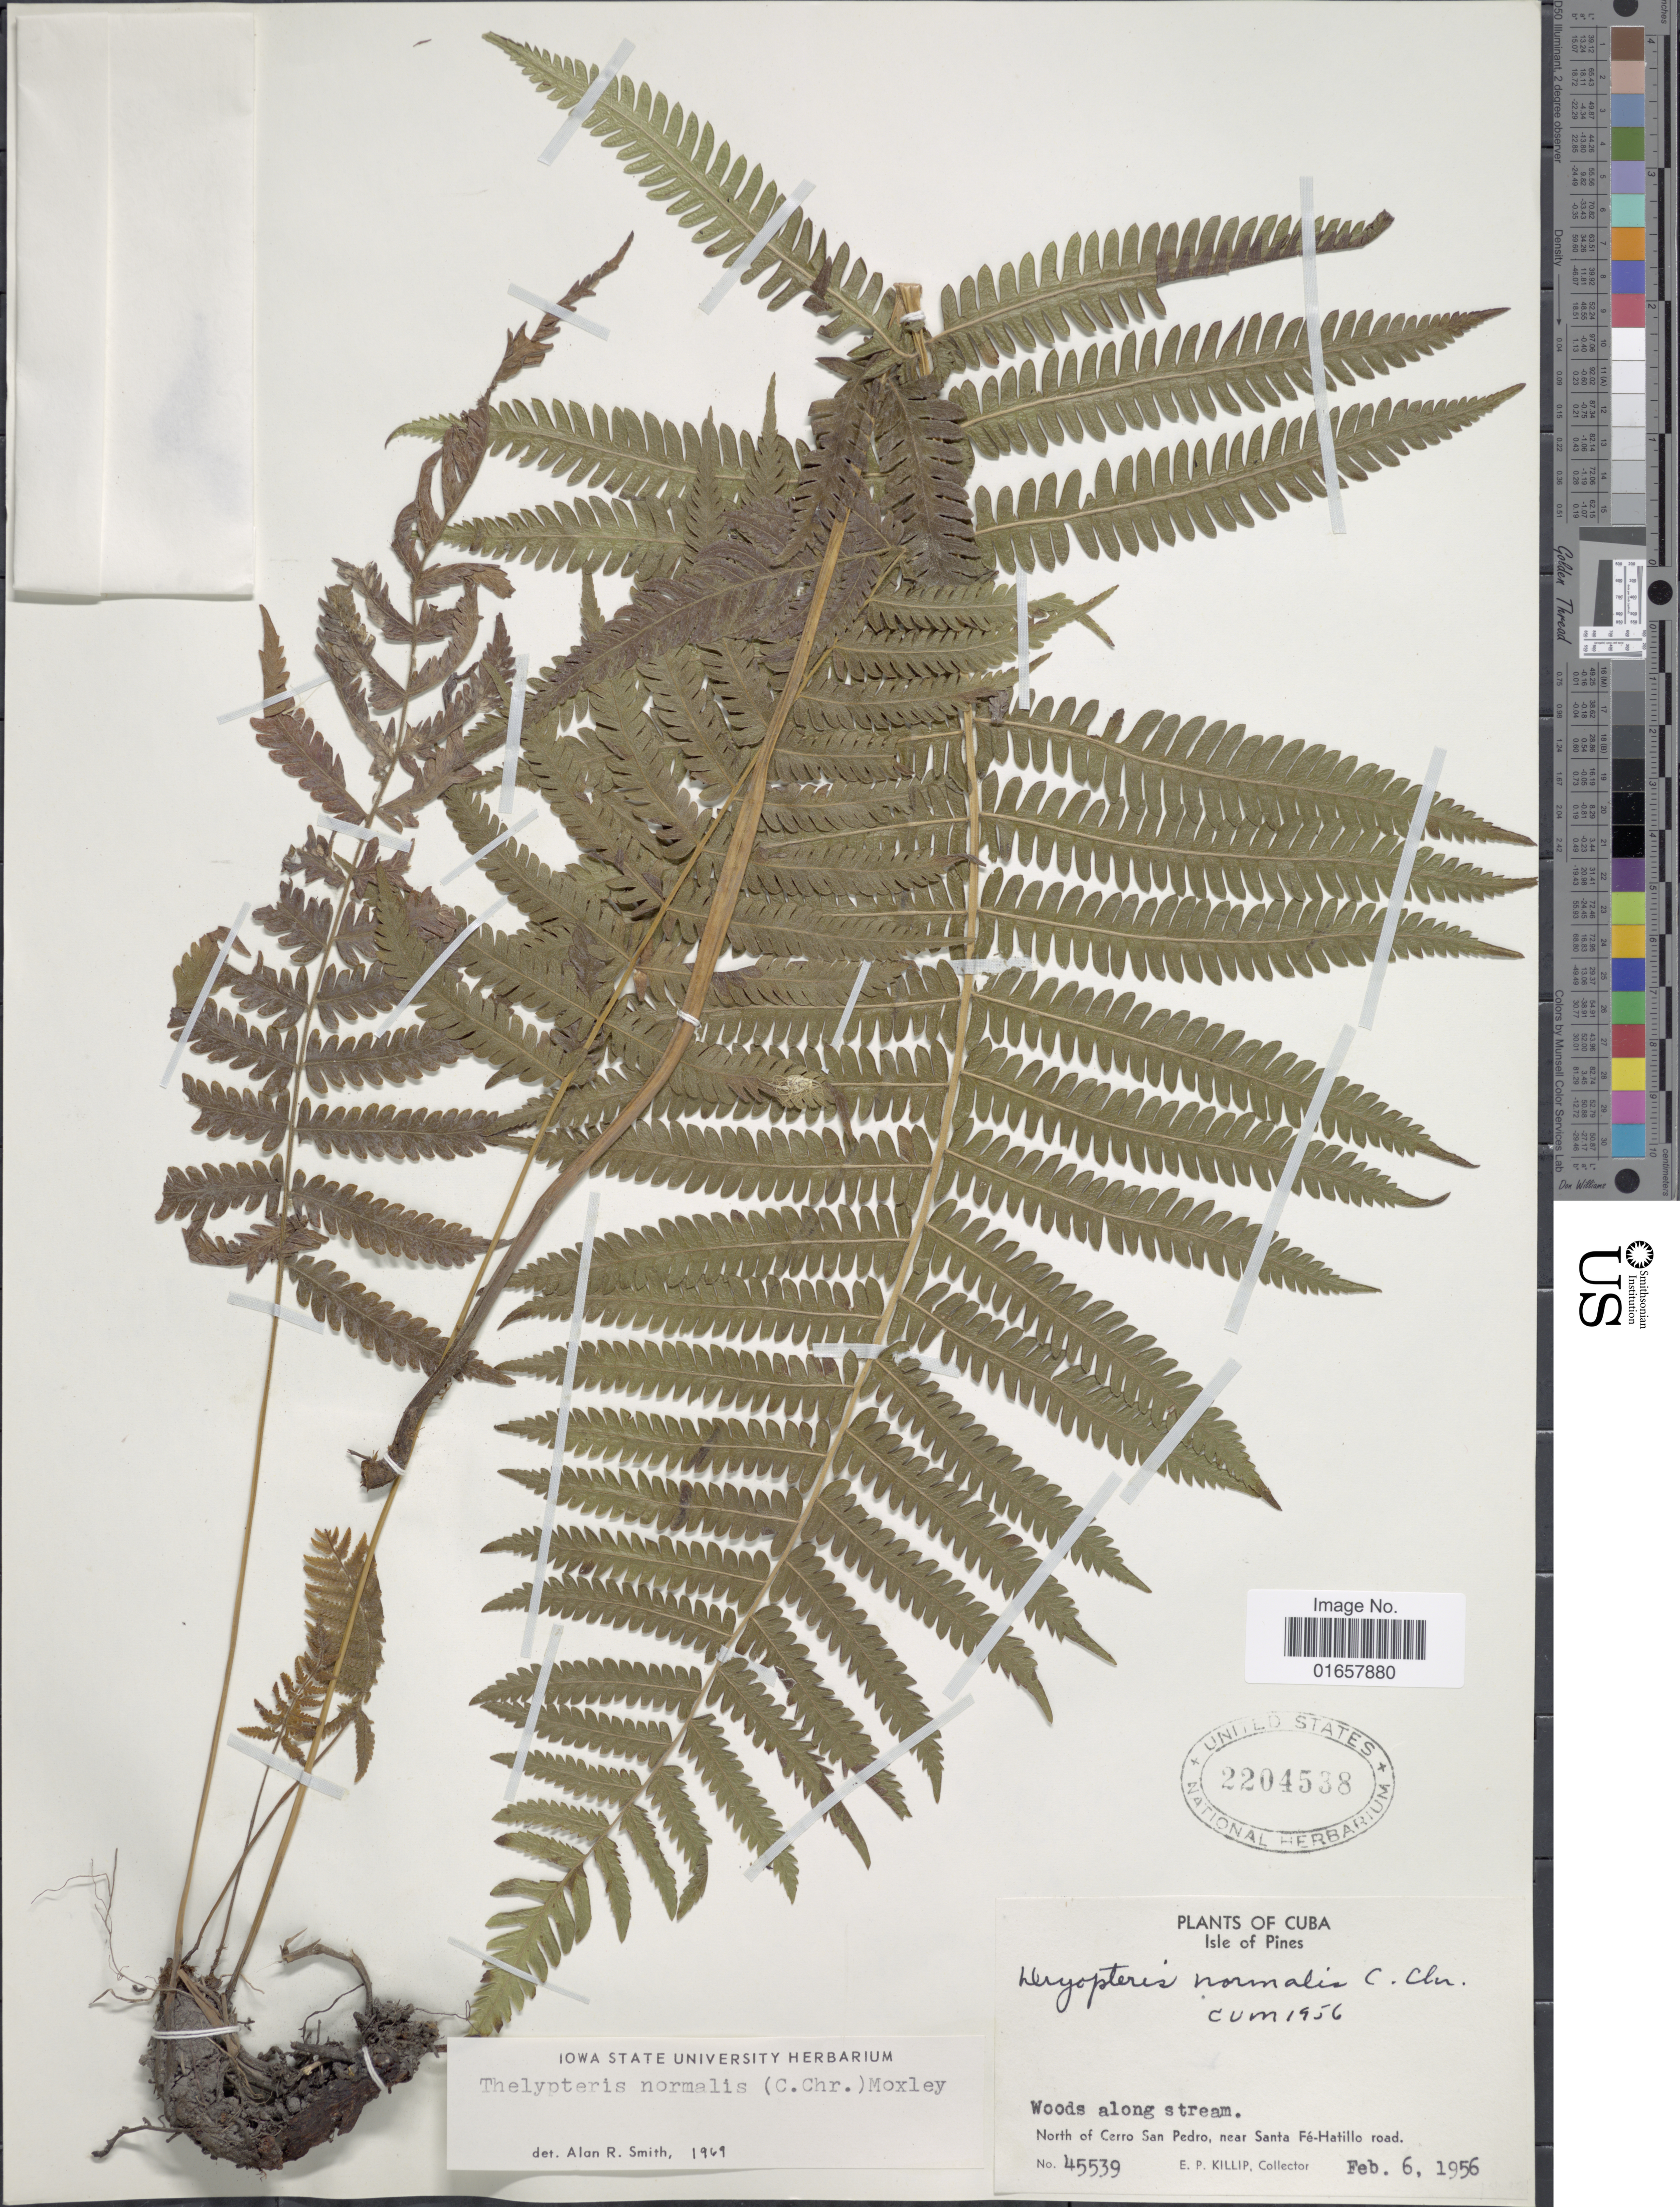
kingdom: Plantae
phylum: Tracheophyta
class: Polypodiopsida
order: Polypodiales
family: Thelypteridaceae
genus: Christella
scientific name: Christella kunthii comb. ined.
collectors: E. P. Killip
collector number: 45539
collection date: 1956-02-06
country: Cuba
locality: Cuba, Isle of Pines, North of Cerro San Pedro, near Santa Fé-Hatillo road.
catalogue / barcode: US 2204538